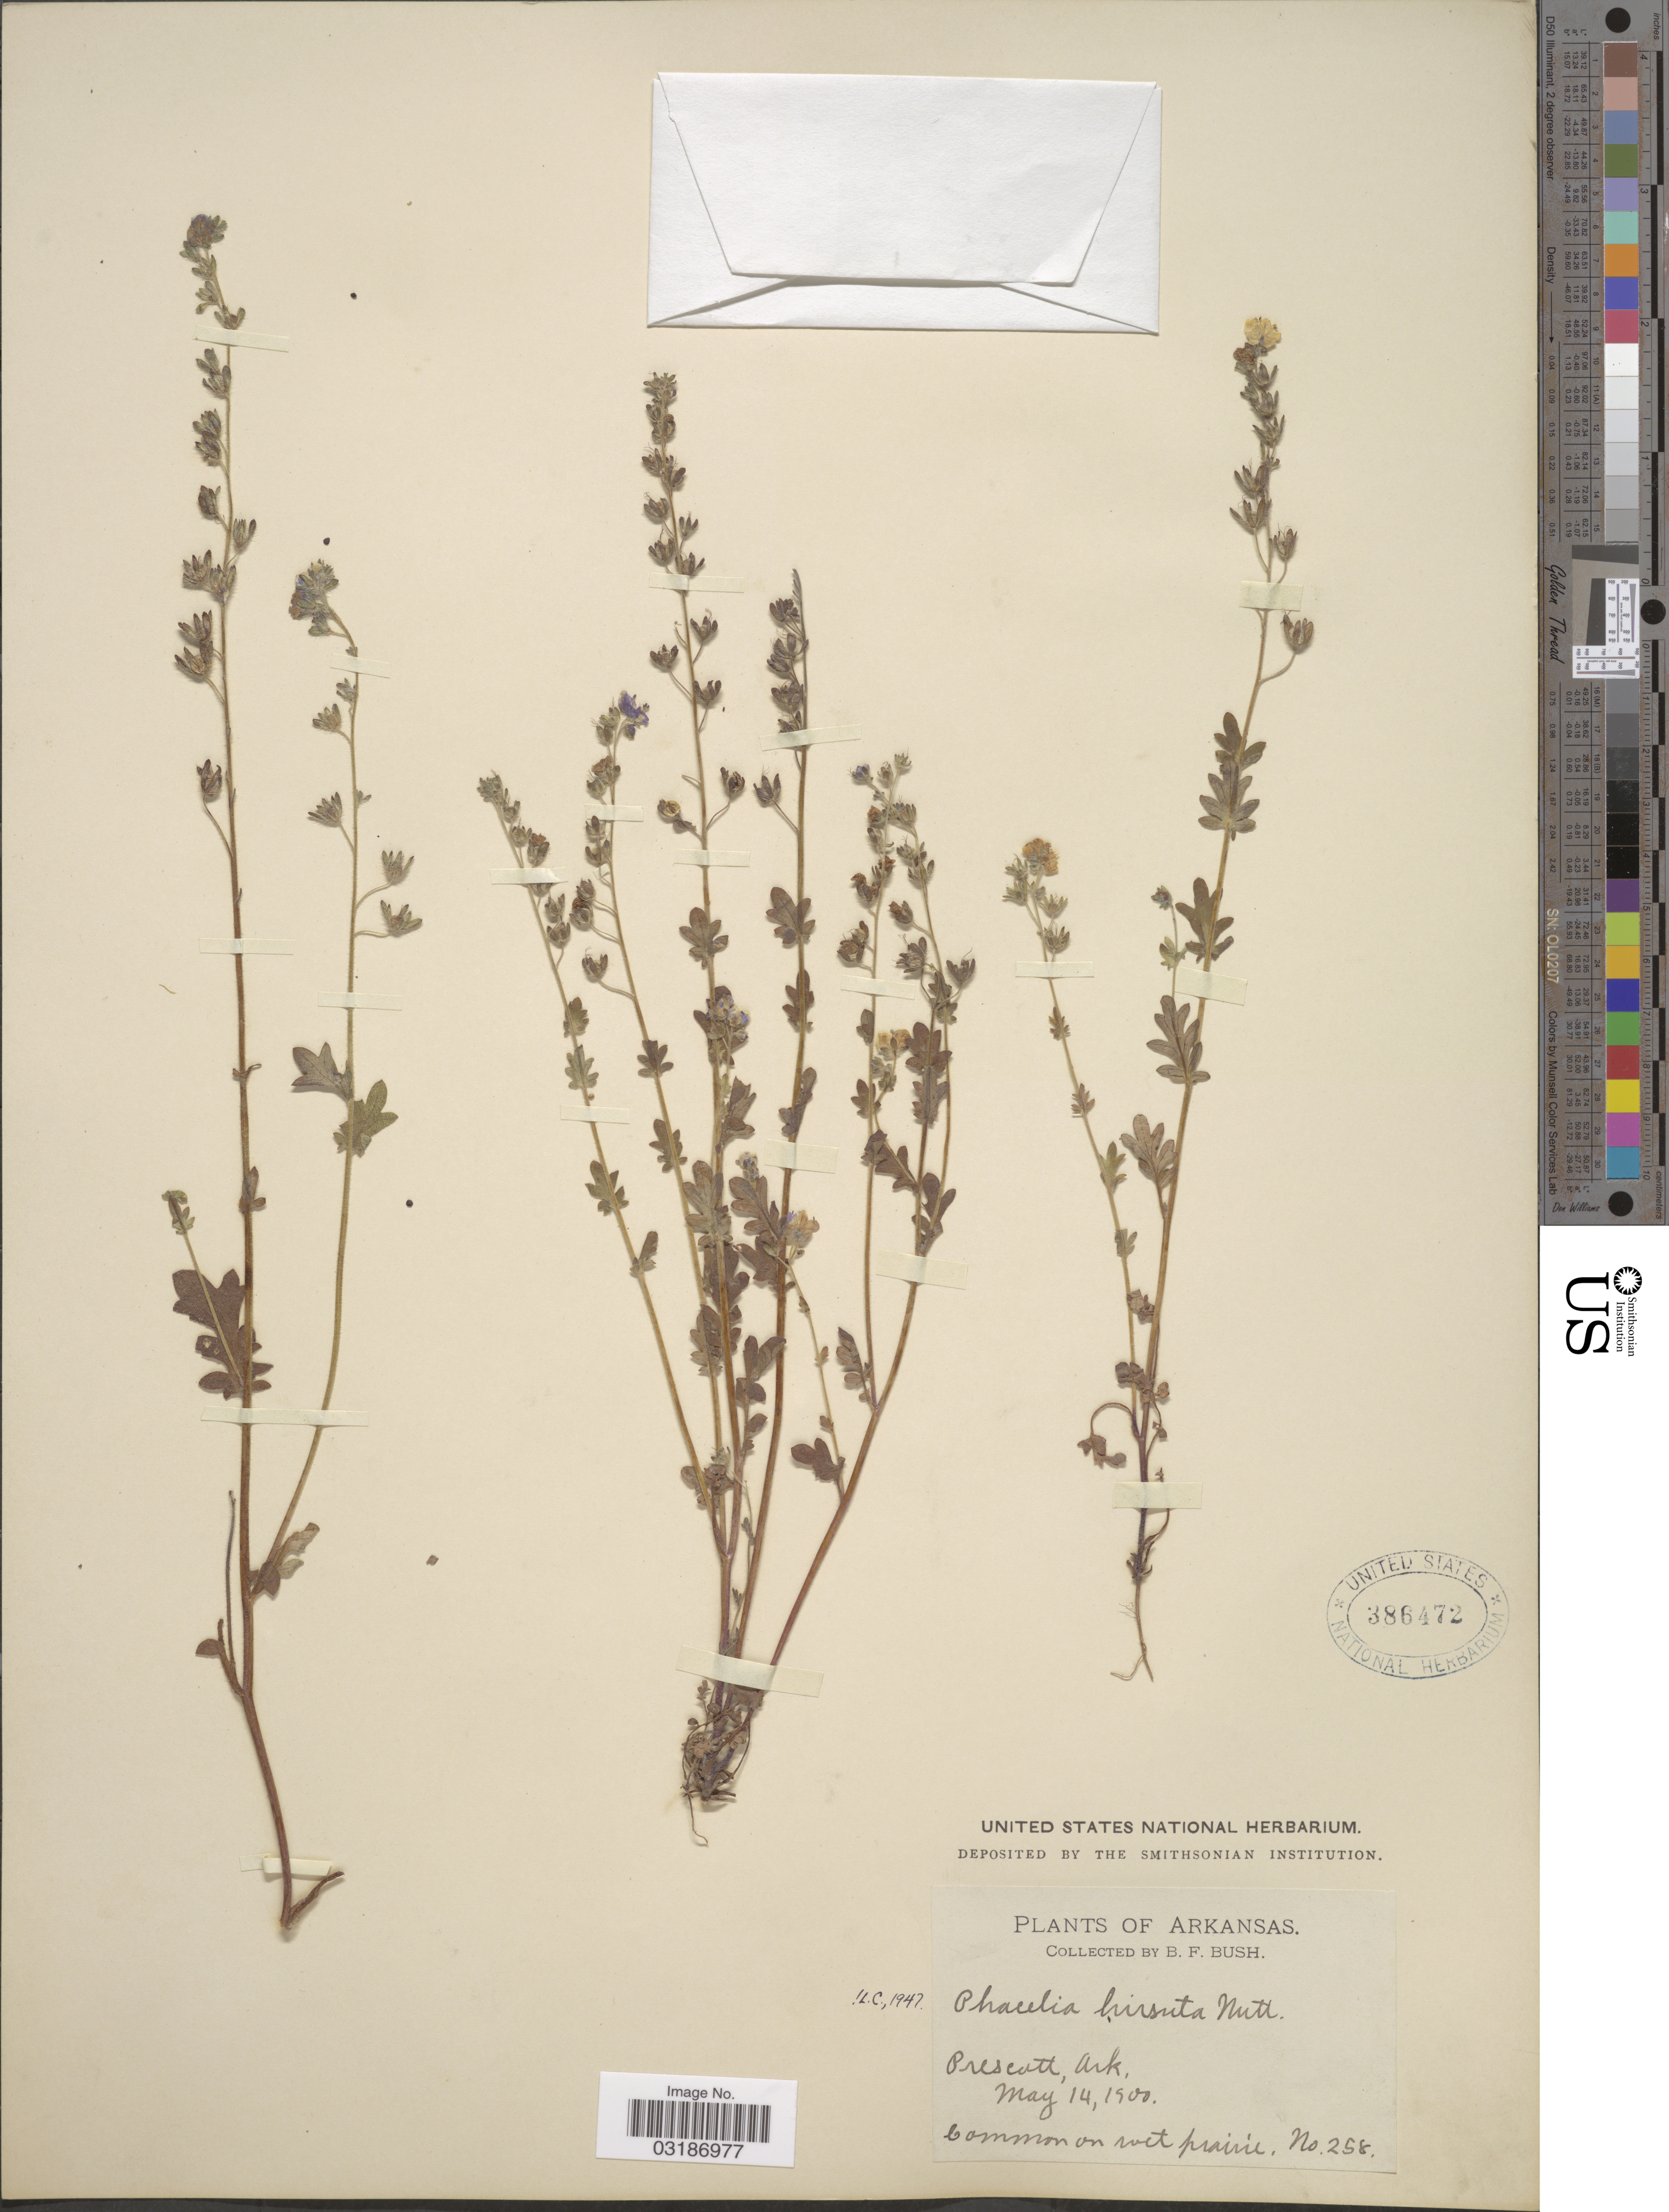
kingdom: Plantae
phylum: Tracheophyta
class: Magnoliopsida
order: Boraginales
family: Hydrophyllaceae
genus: Phacelia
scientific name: Phacelia hirsuta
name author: Nutt.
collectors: B. F. Bush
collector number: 258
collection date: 1900-05-14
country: United States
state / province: Arkansas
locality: Prescott, Ark.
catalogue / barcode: US 386472